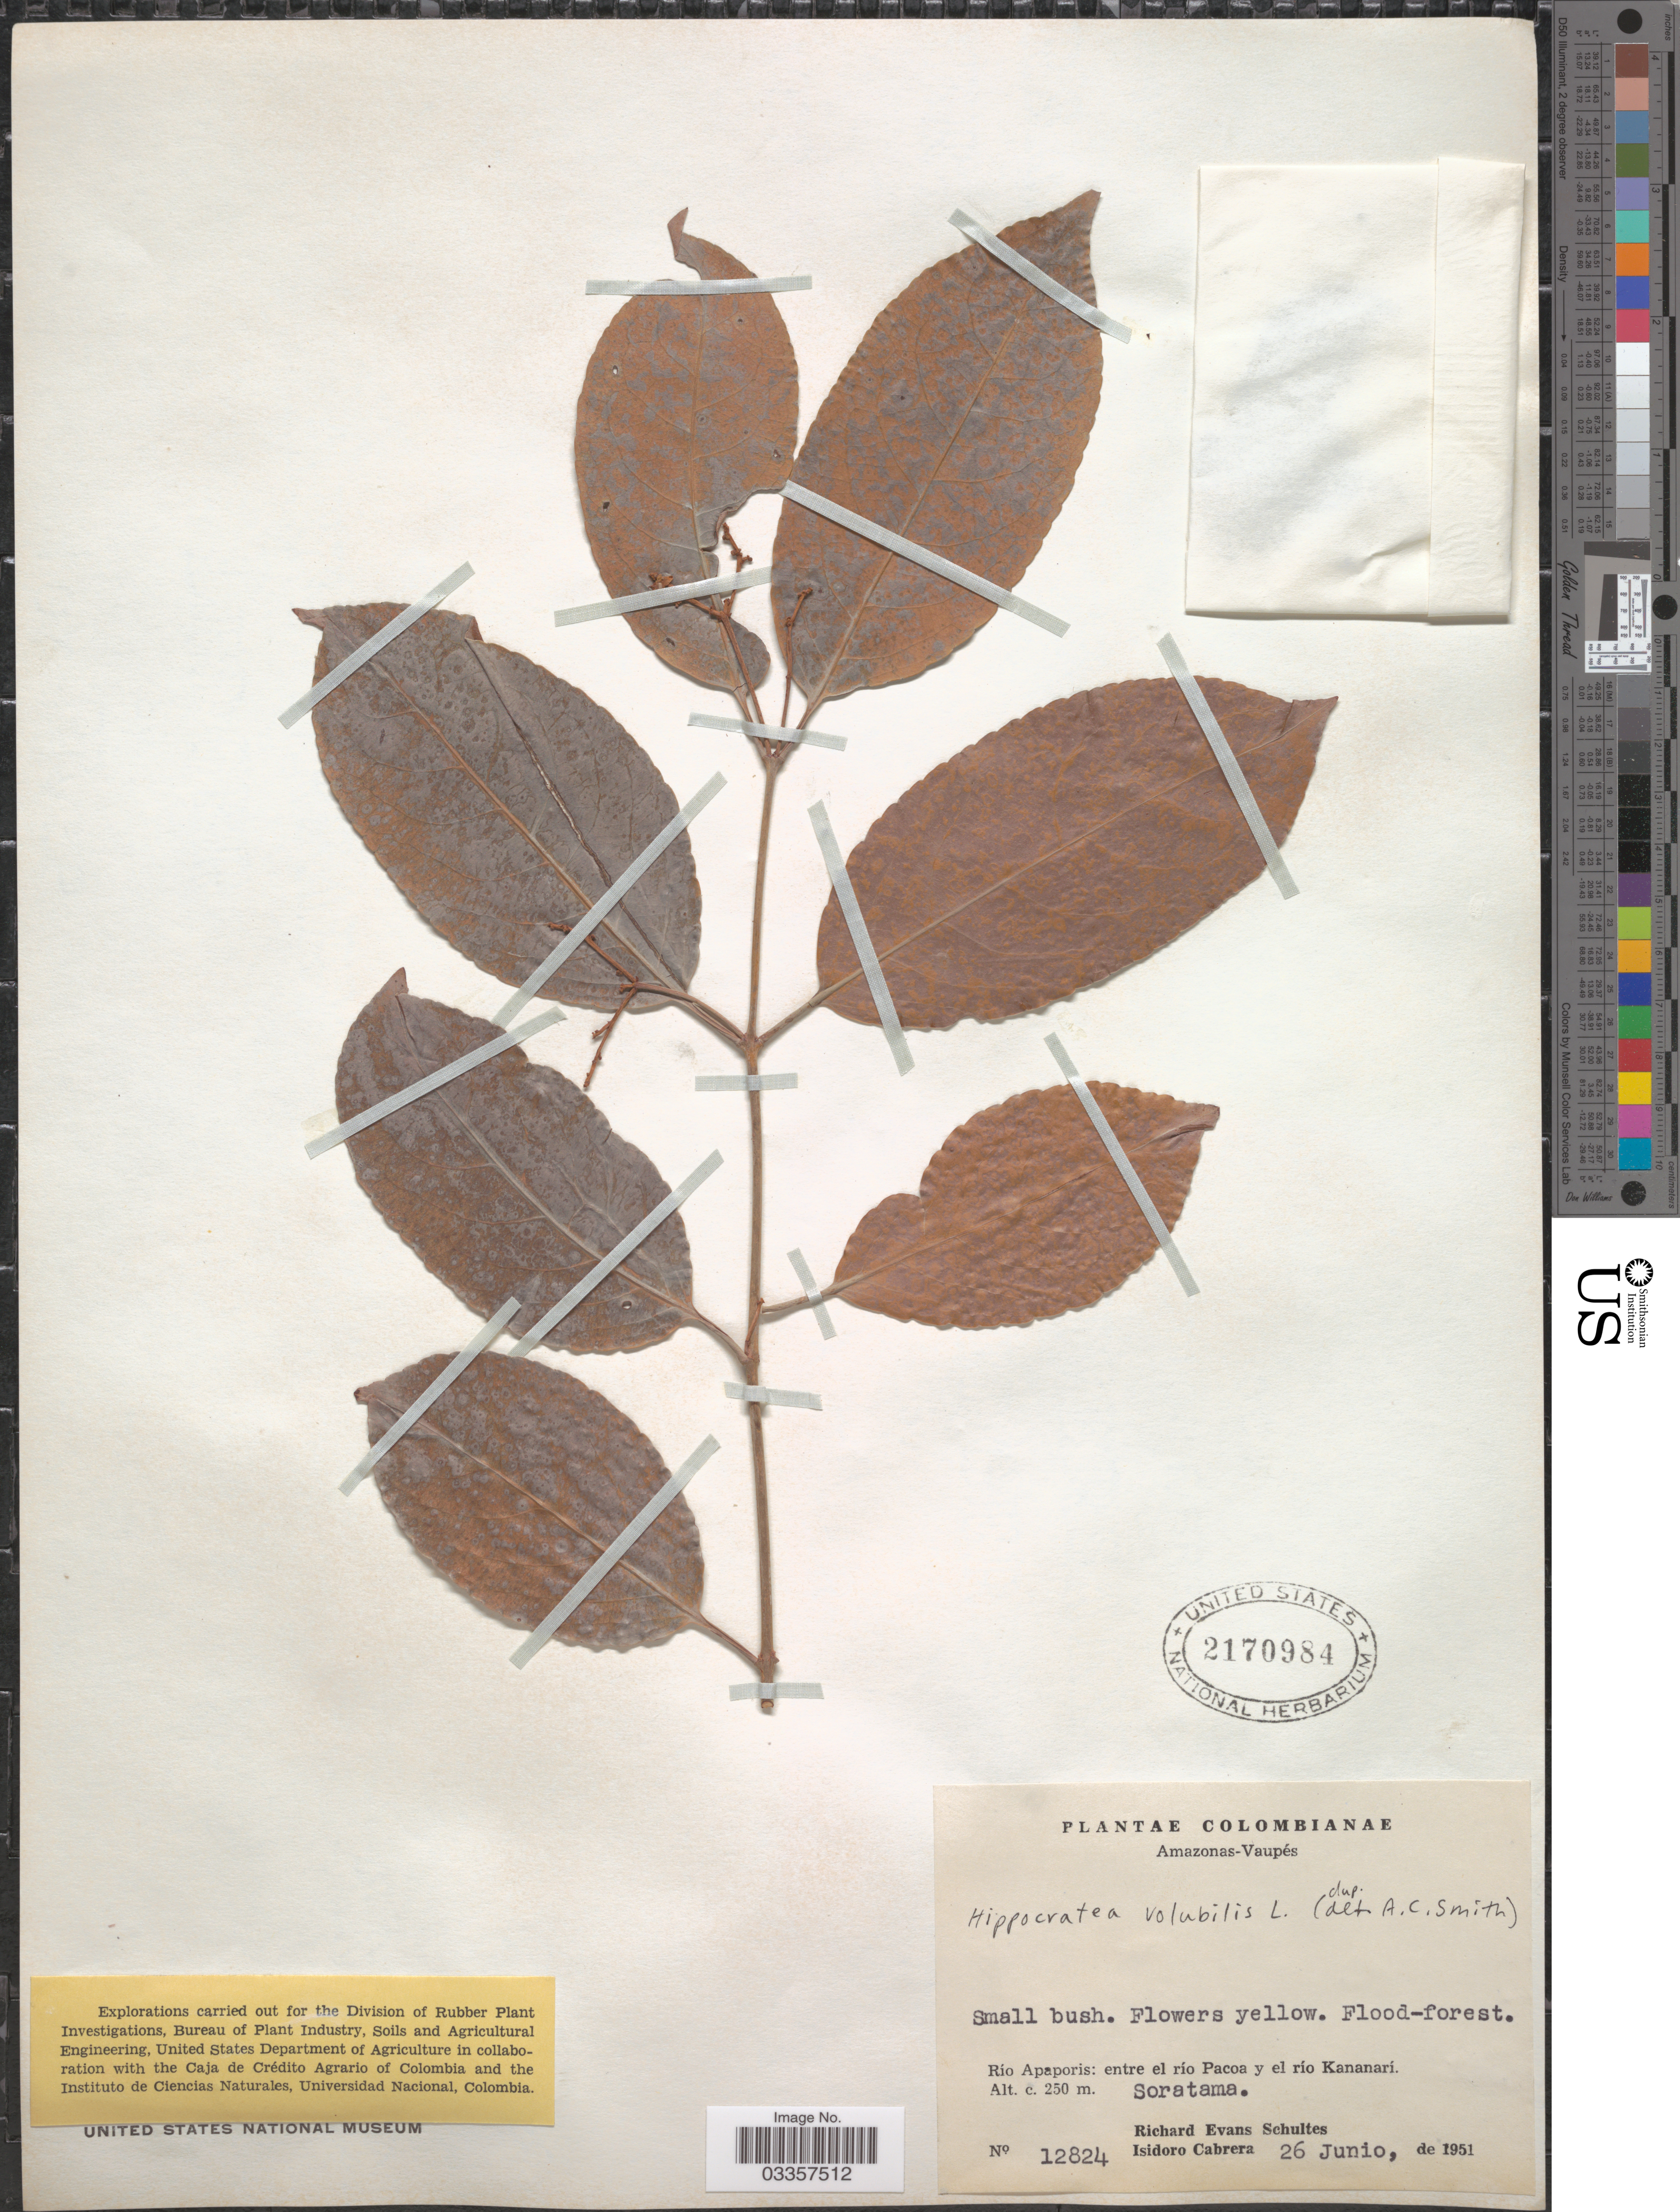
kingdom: Plantae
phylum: Tracheophyta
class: Magnoliopsida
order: Celastrales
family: Celastraceae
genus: Hippocratea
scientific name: Hippocratea volubilis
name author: L.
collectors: R. E. Schultes & I. Cabrera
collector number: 12824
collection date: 1951-06-26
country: Colombia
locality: Amazonas-Vaupés. Río Apaporis: entre el río Pacoa y el río Kananarí. Soratama.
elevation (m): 250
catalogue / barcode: US 2170984